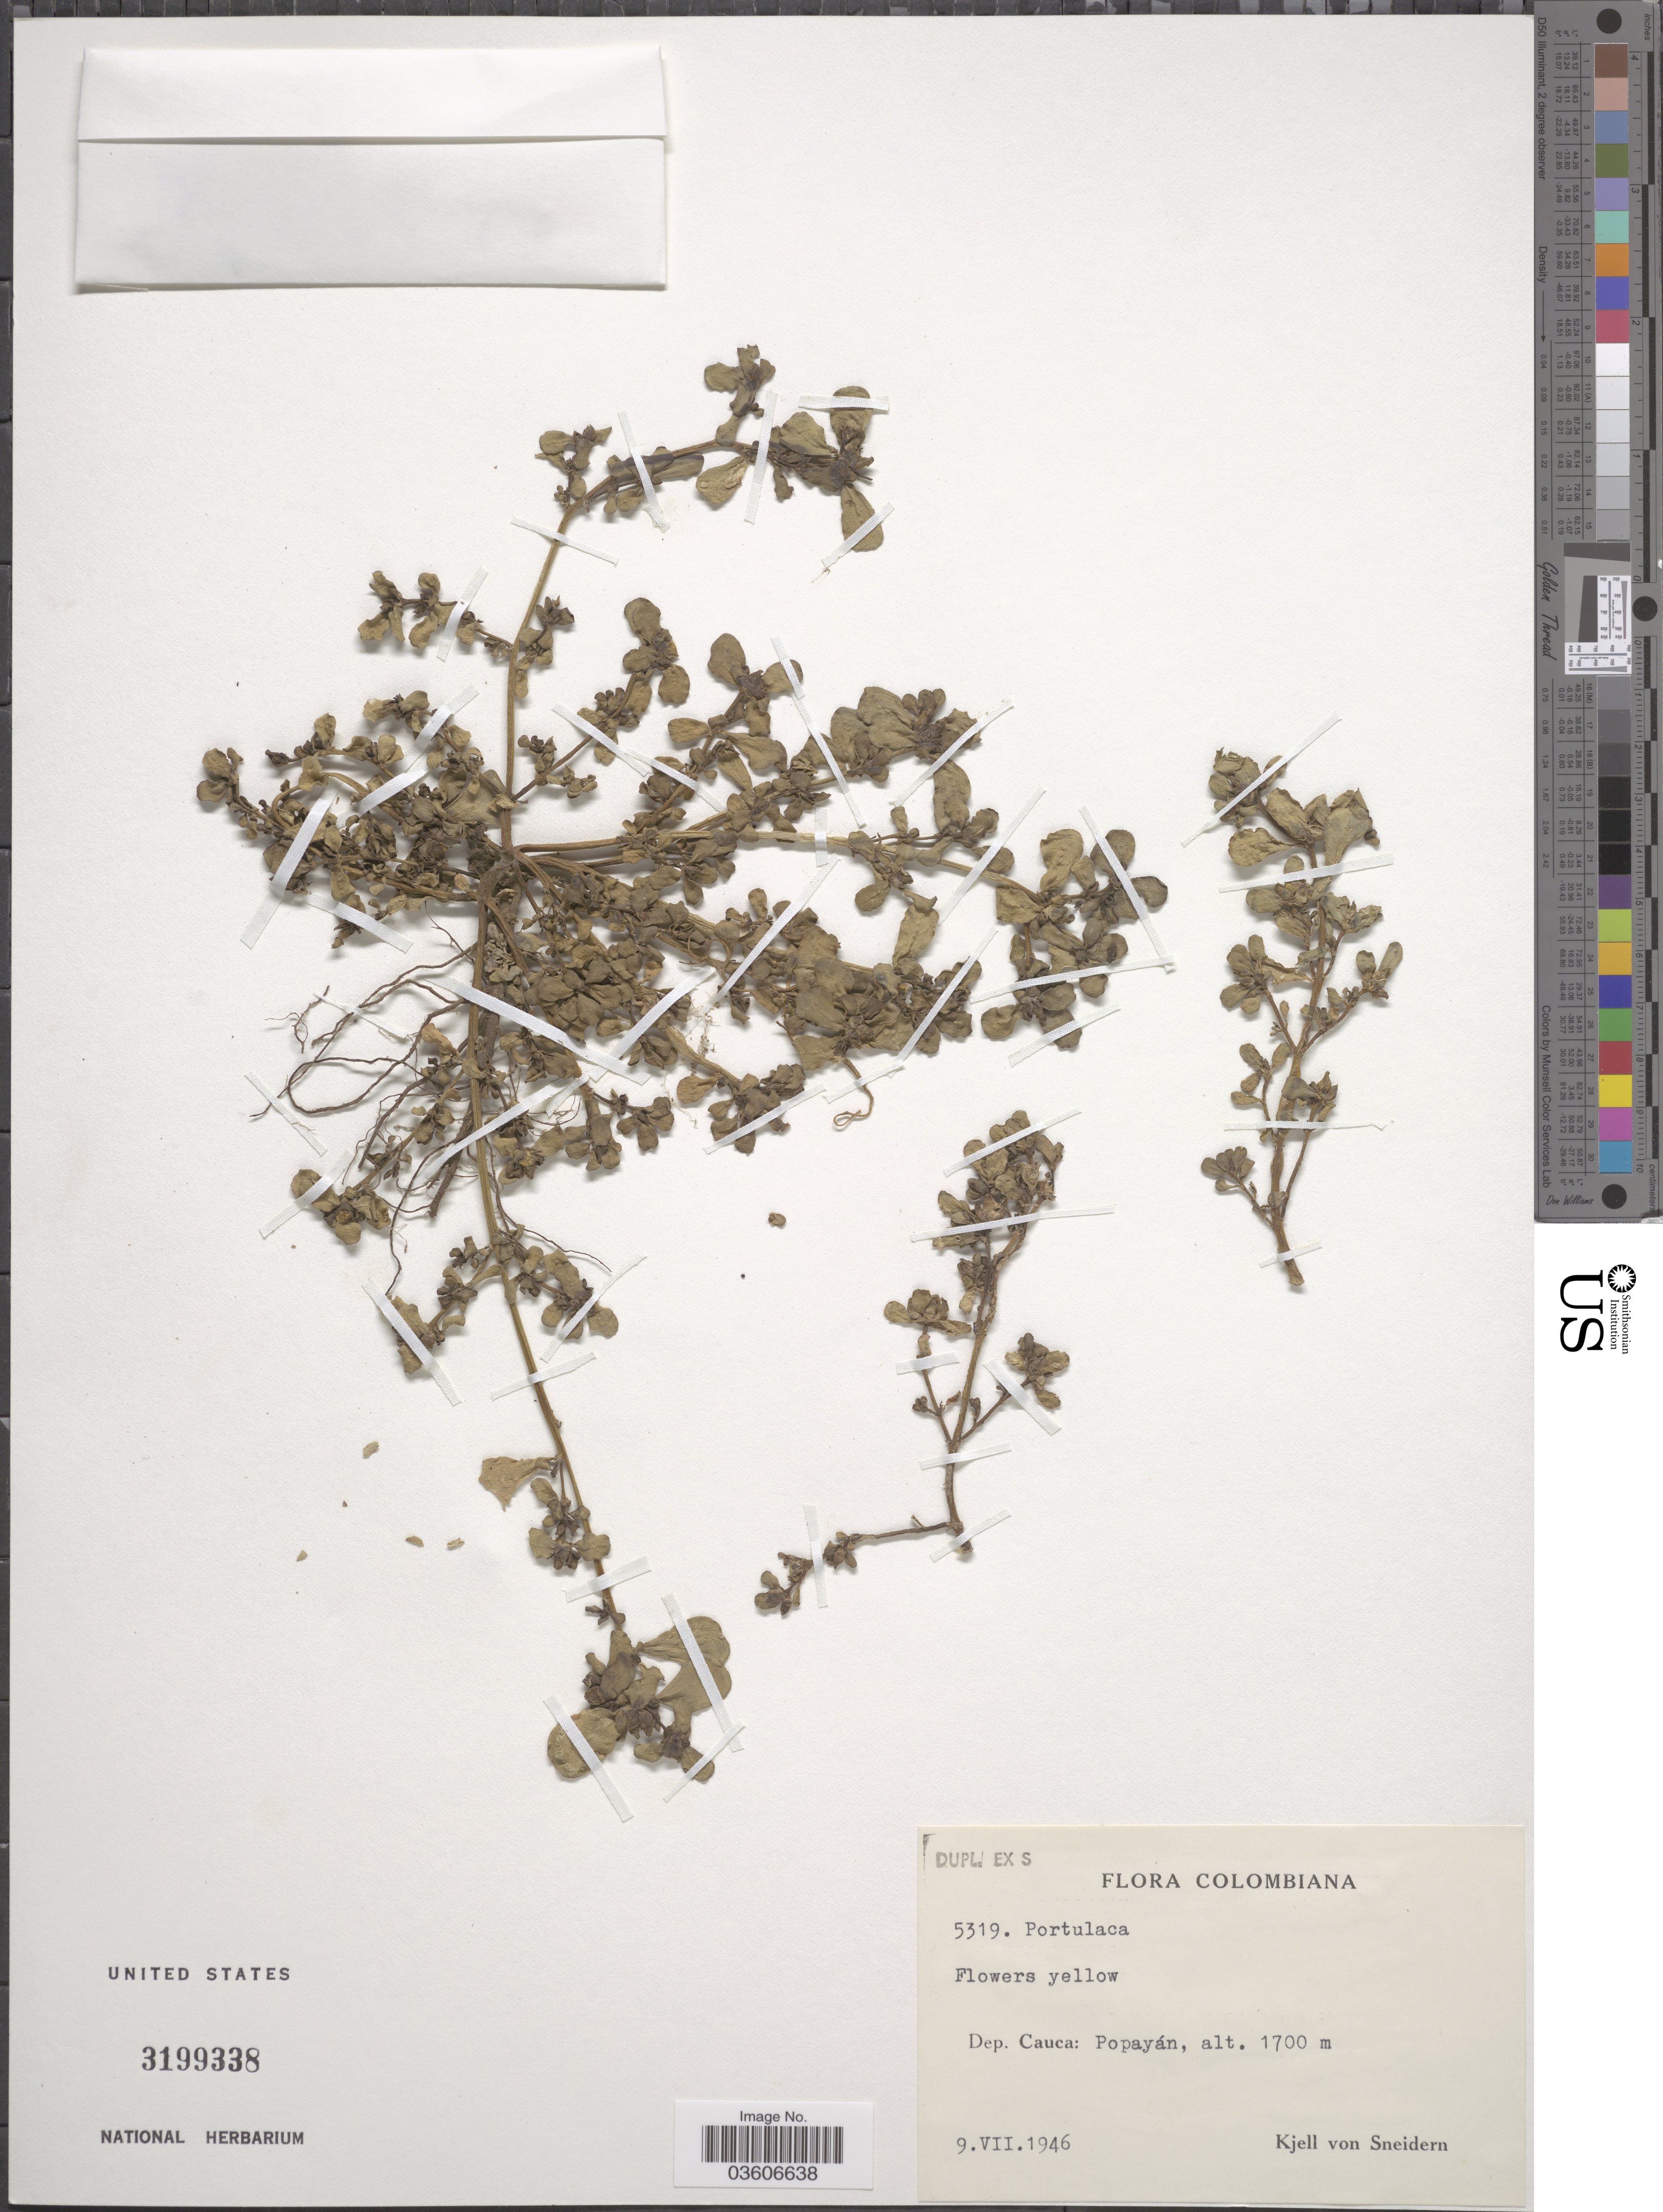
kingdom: Plantae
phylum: Tracheophyta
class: Magnoliopsida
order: Caryophyllales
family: Portulacaceae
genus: Portulaca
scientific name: Portulaca oleracea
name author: L.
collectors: K. von Sneidern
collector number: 5319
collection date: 1946-07-09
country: Colombia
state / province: Cauca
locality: Dep. Cauca: Popayán.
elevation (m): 1700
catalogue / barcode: US 3199338